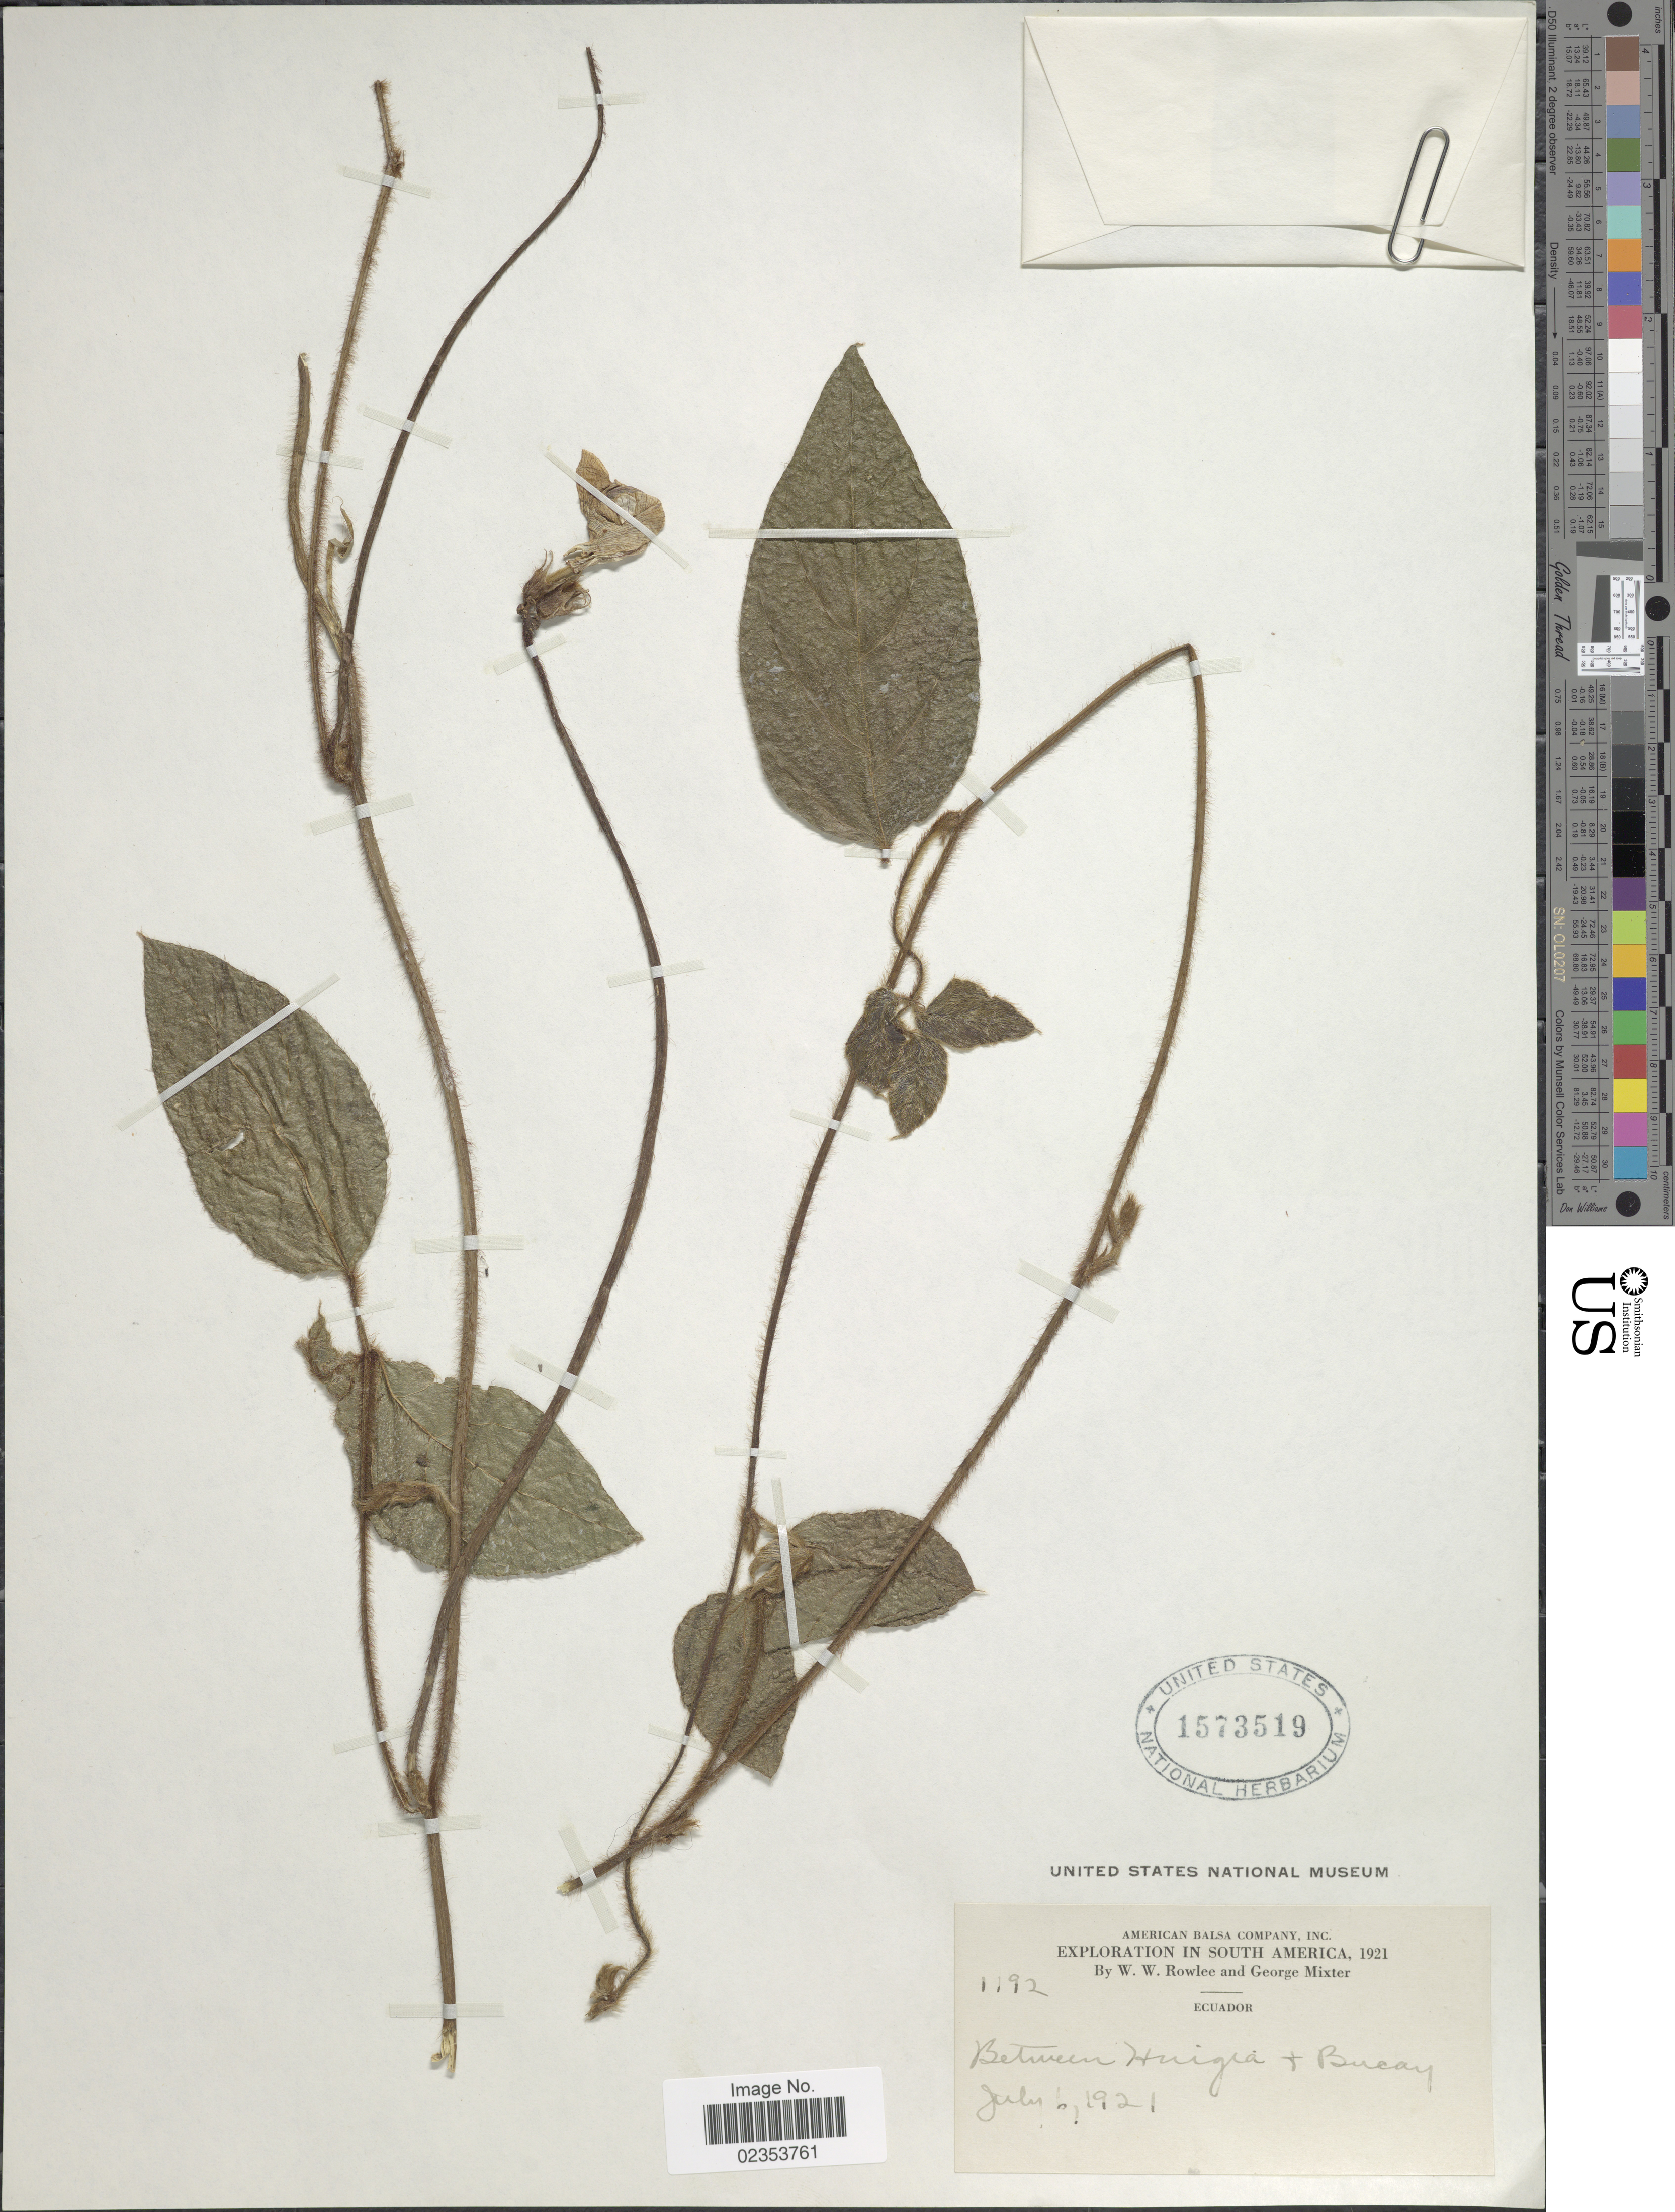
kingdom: Plantae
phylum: Tracheophyta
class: Magnoliopsida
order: Fabales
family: Fabaceae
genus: Vigna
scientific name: Vigna vexillata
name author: (L.) A. Rich.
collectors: W. W. Rowlee & G. Mixter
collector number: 1192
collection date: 1921-07-06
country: Ecuador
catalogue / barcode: US 1573519